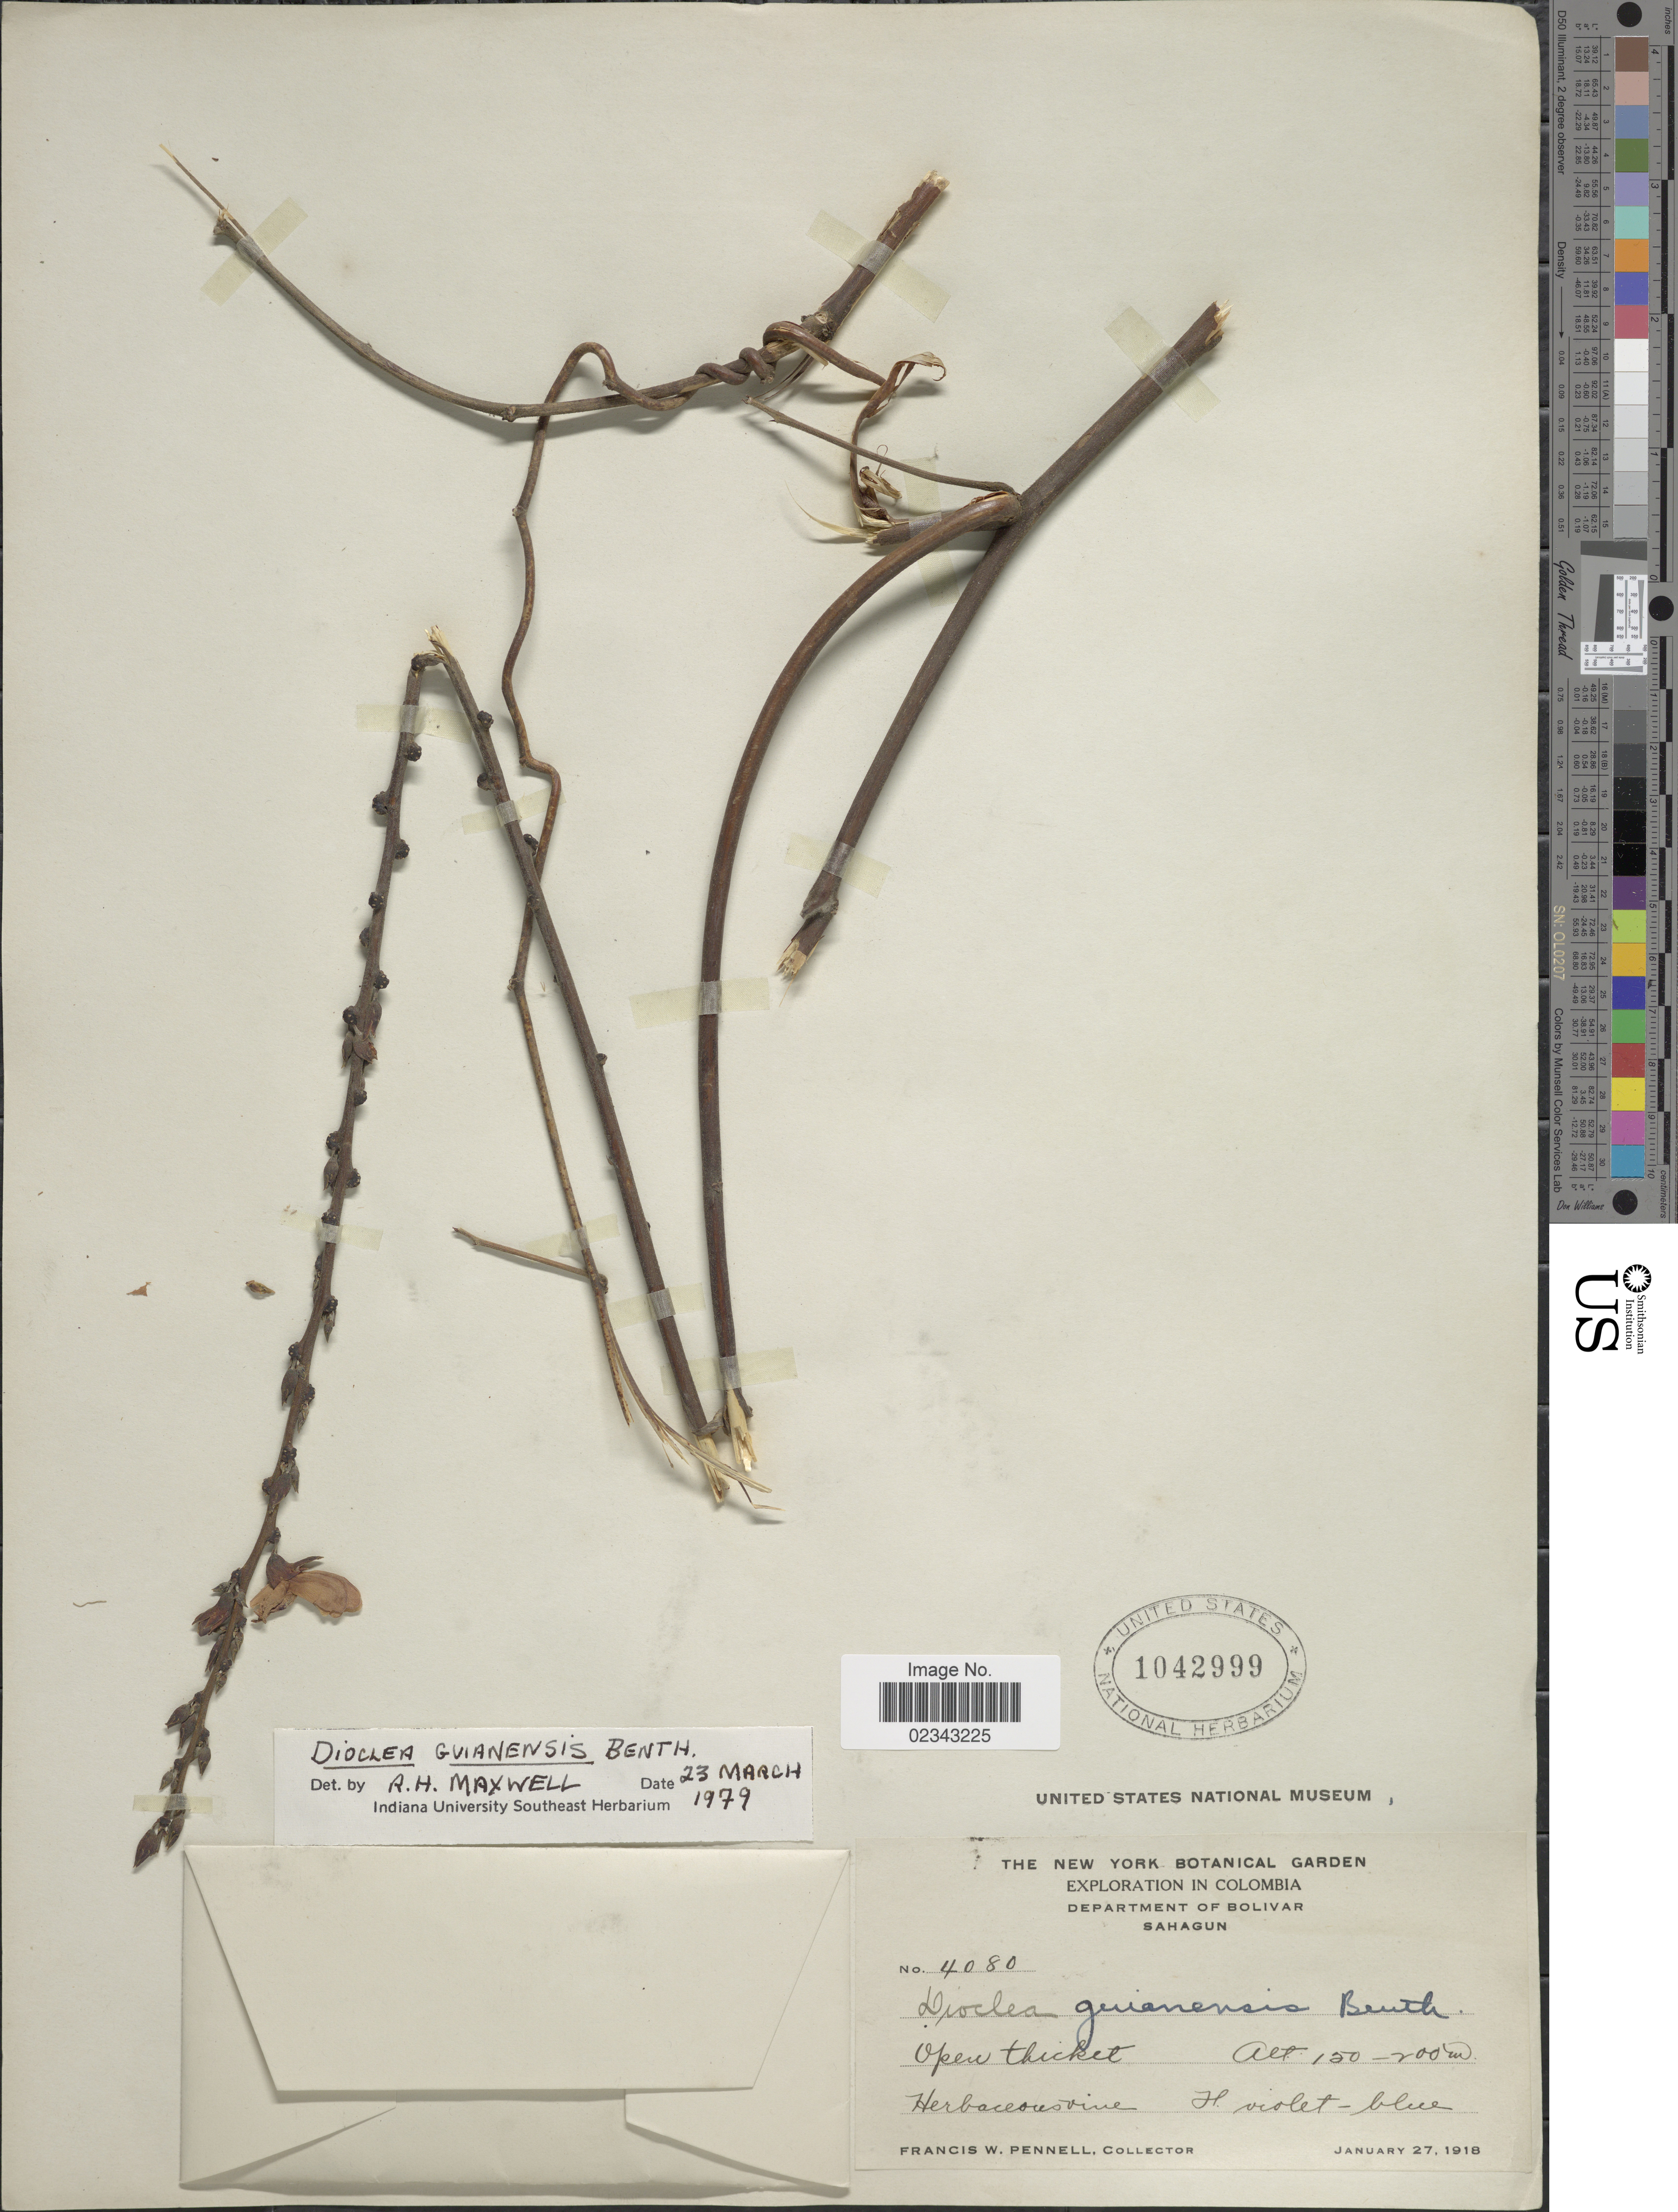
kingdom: Plantae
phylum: Tracheophyta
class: Magnoliopsida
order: Fabales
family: Fabaceae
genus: Dioclea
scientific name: Dioclea guianensis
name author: Benth.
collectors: F. W. Pennell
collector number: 4080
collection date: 1918-01-27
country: Colombia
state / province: Bolívar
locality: Department of Bolivar, Sahagun, Open thicket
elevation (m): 150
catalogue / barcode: US 1042999